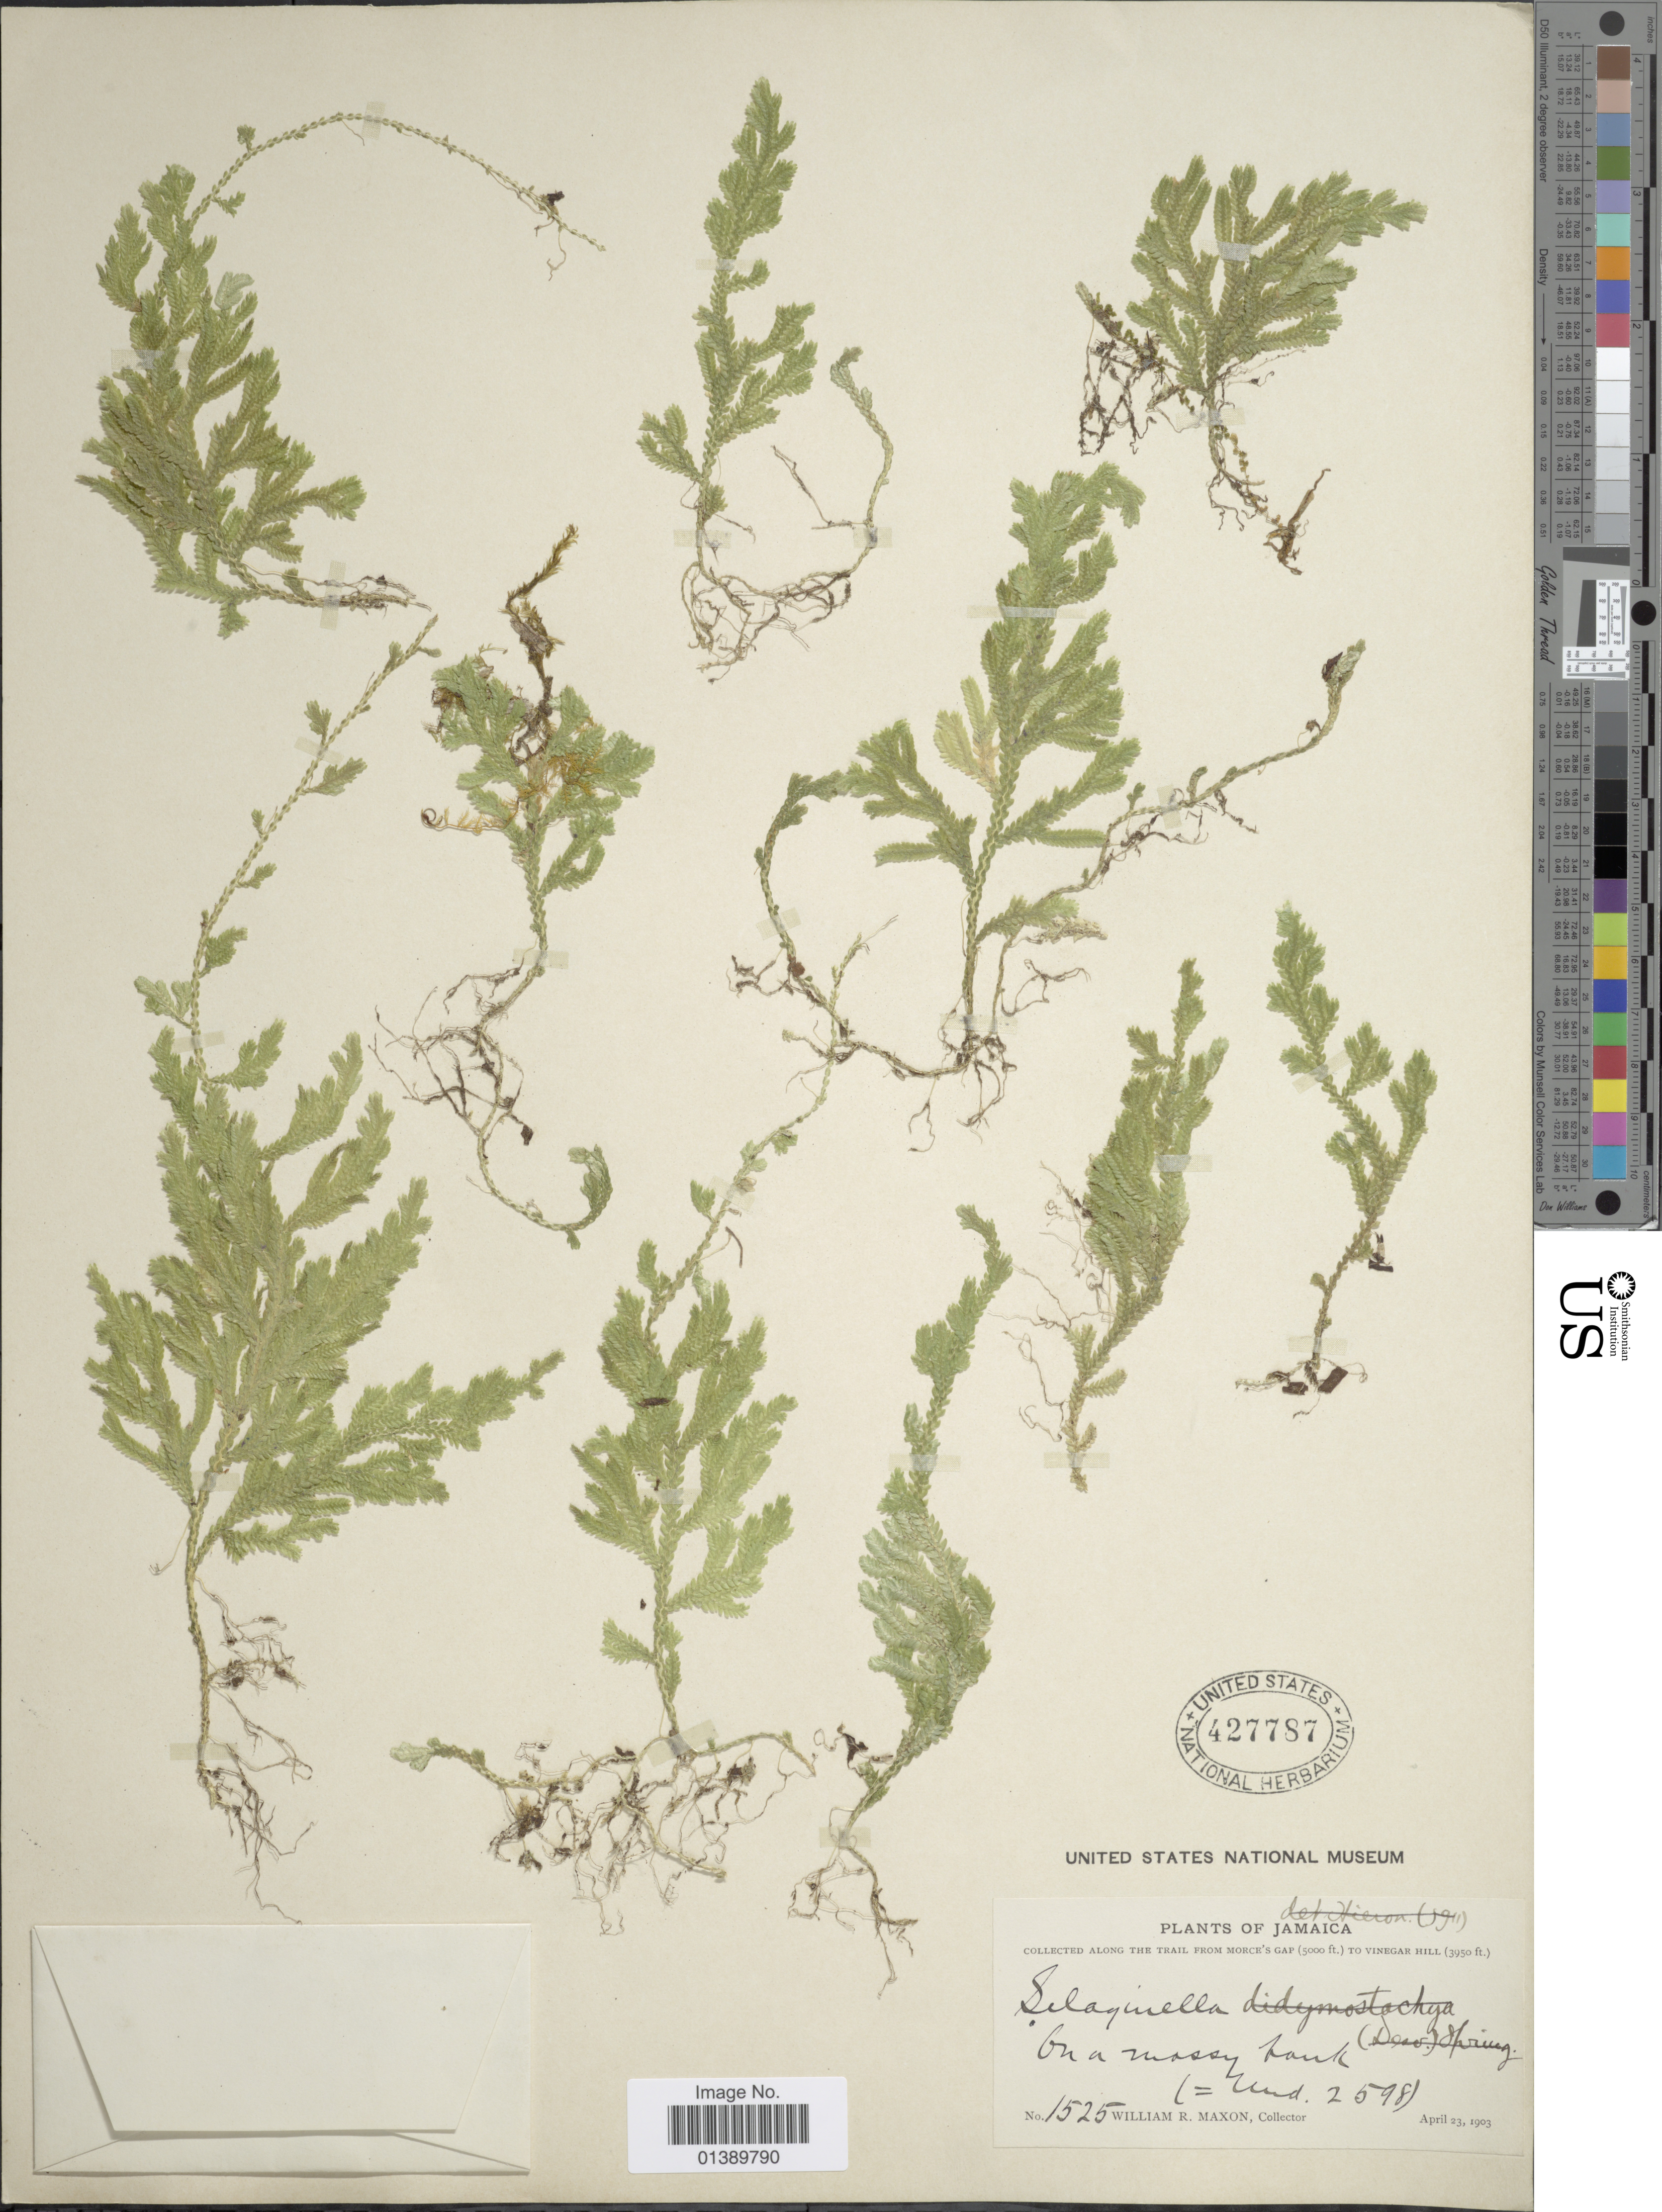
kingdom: Plantae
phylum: Tracheophyta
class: Lycopodiopsida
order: Selaginellales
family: Selaginellaceae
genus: Selaginella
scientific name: Selaginella heterodonta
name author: (Desv.) Hieron.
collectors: W. R. Maxon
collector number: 1525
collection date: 1903-04-23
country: Jamaica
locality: Along the trail from Morce's Gap to Vinegar Hill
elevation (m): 1204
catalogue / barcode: US 427787